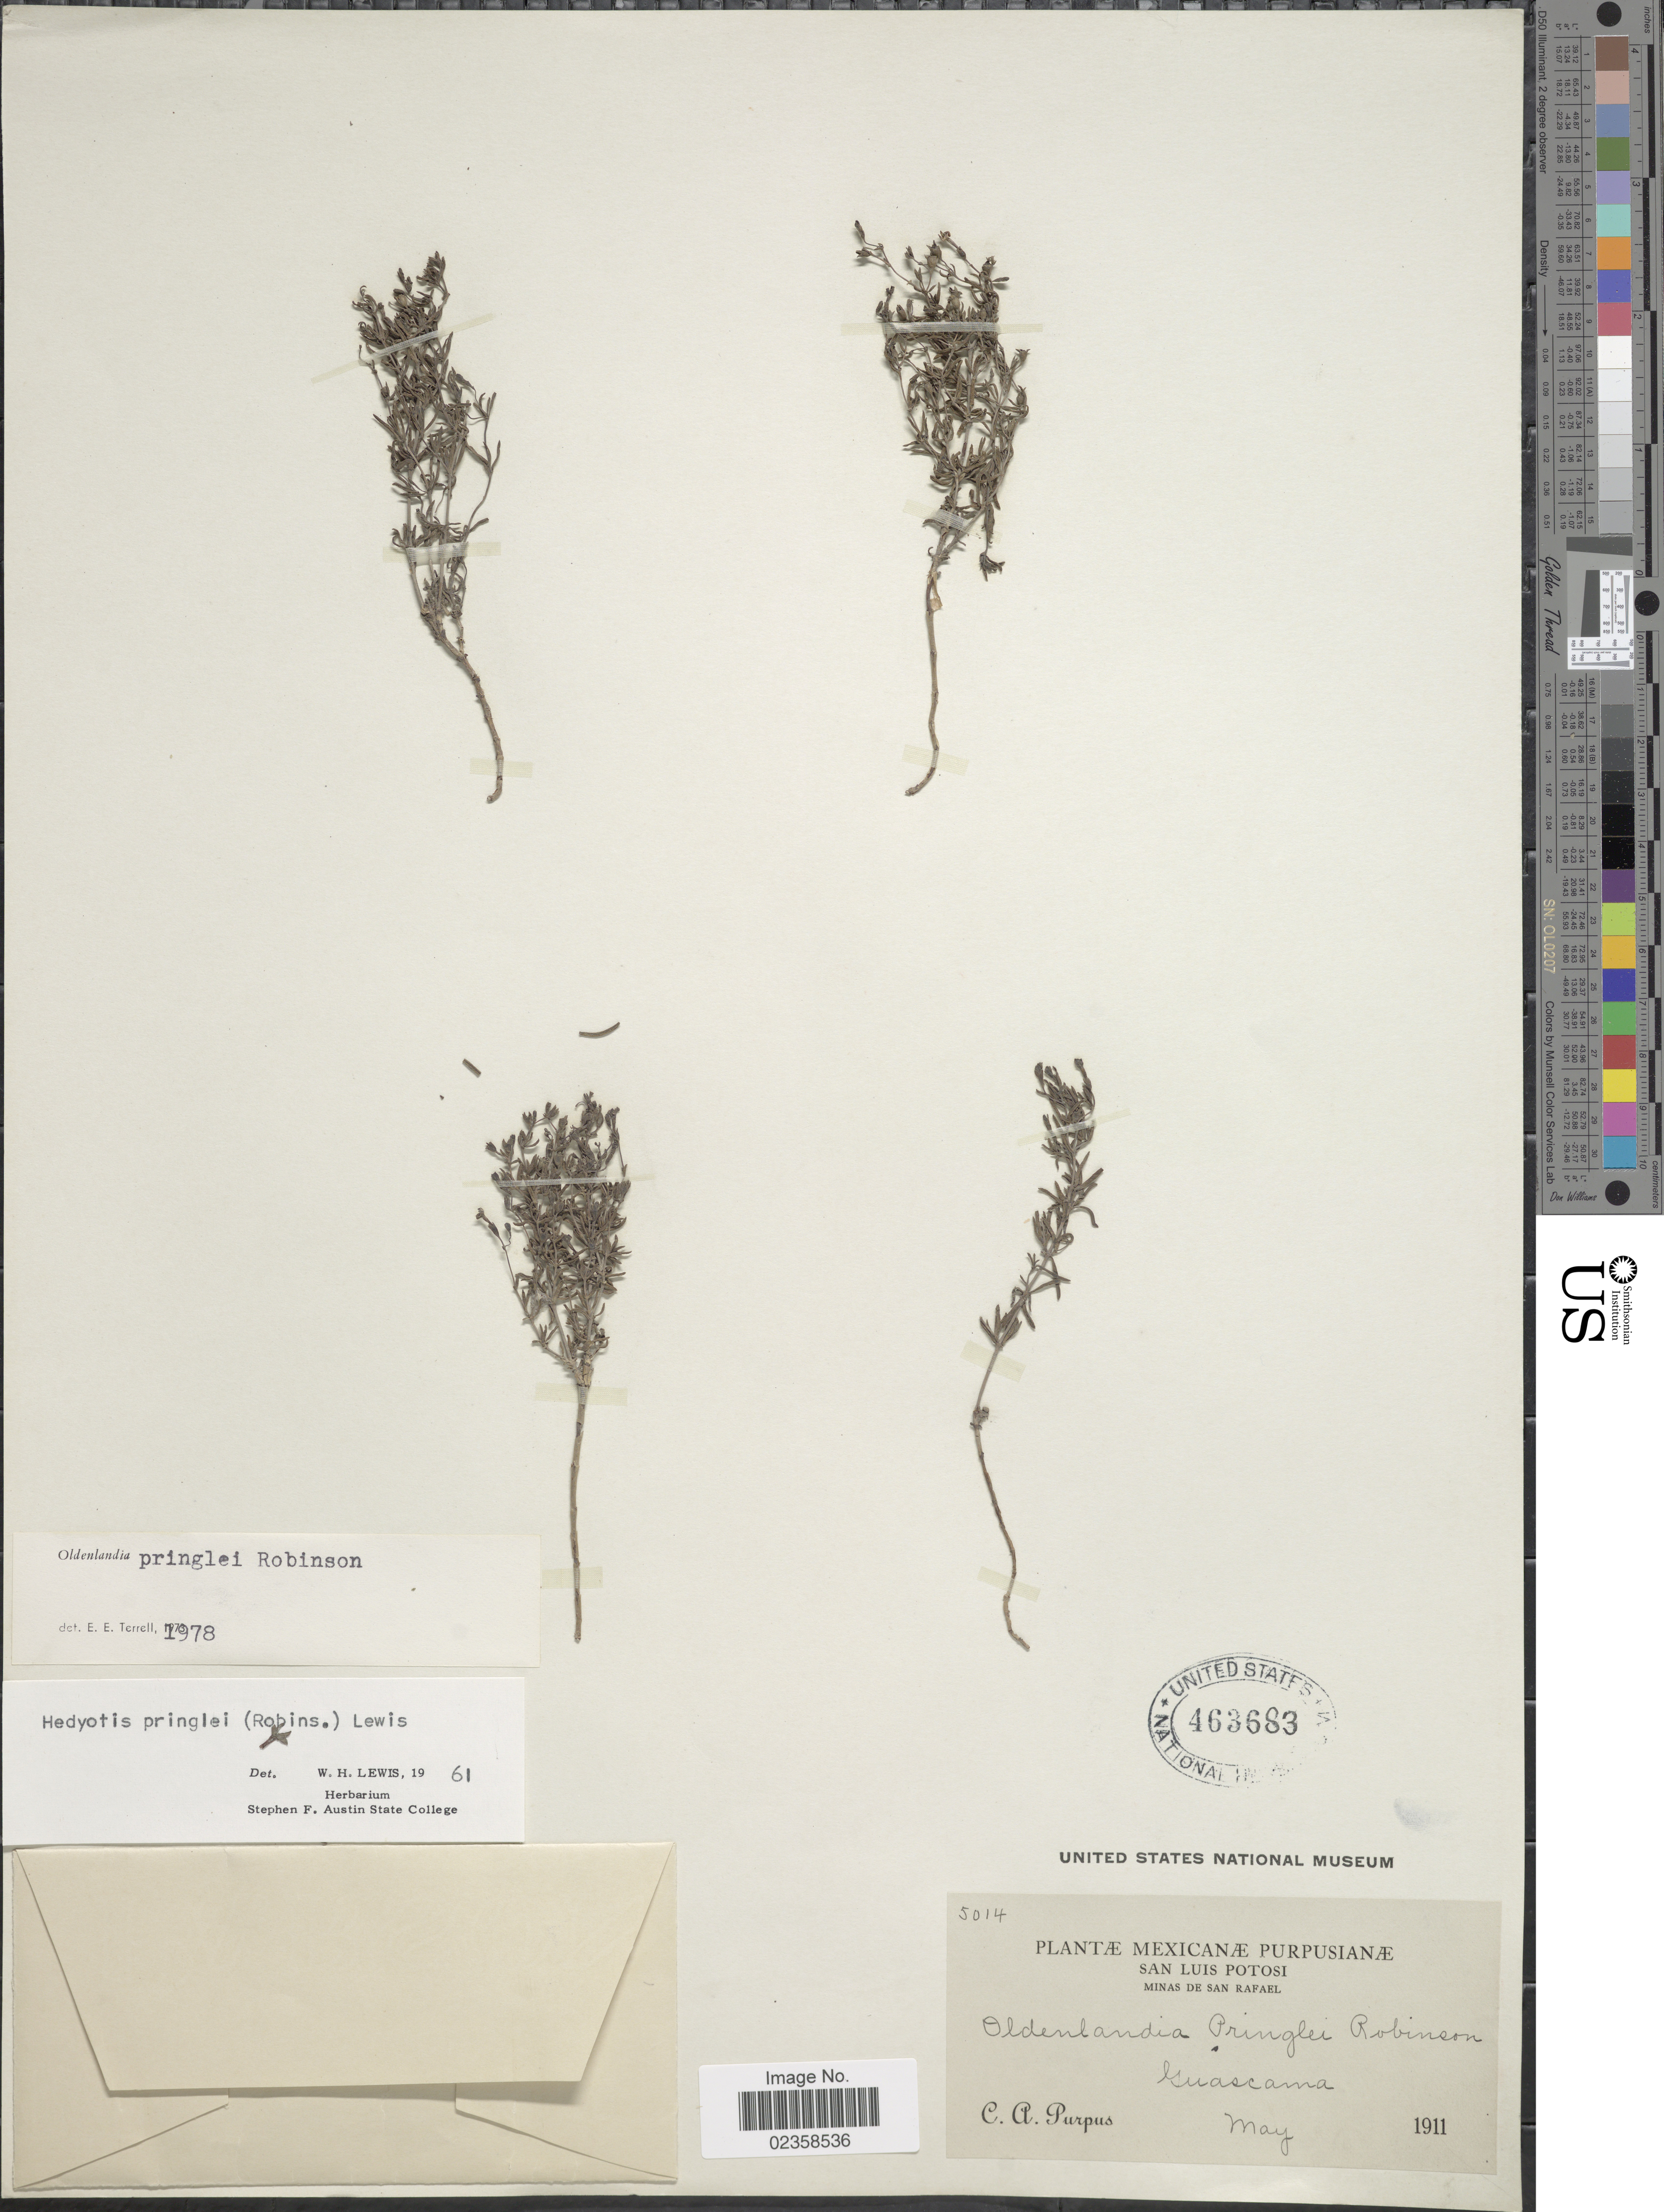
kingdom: Plantae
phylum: Tracheophyta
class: Magnoliopsida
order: Gentianales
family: Rubiaceae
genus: Oldenlandia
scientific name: Oldenlandia pringlei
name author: B.L. Rob.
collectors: C. A. Purpus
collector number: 5014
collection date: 1911-05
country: Mexico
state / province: San Luis Potosí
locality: San Luis Potosi, Minas de San Rafael, Guascama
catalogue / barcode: US 463683